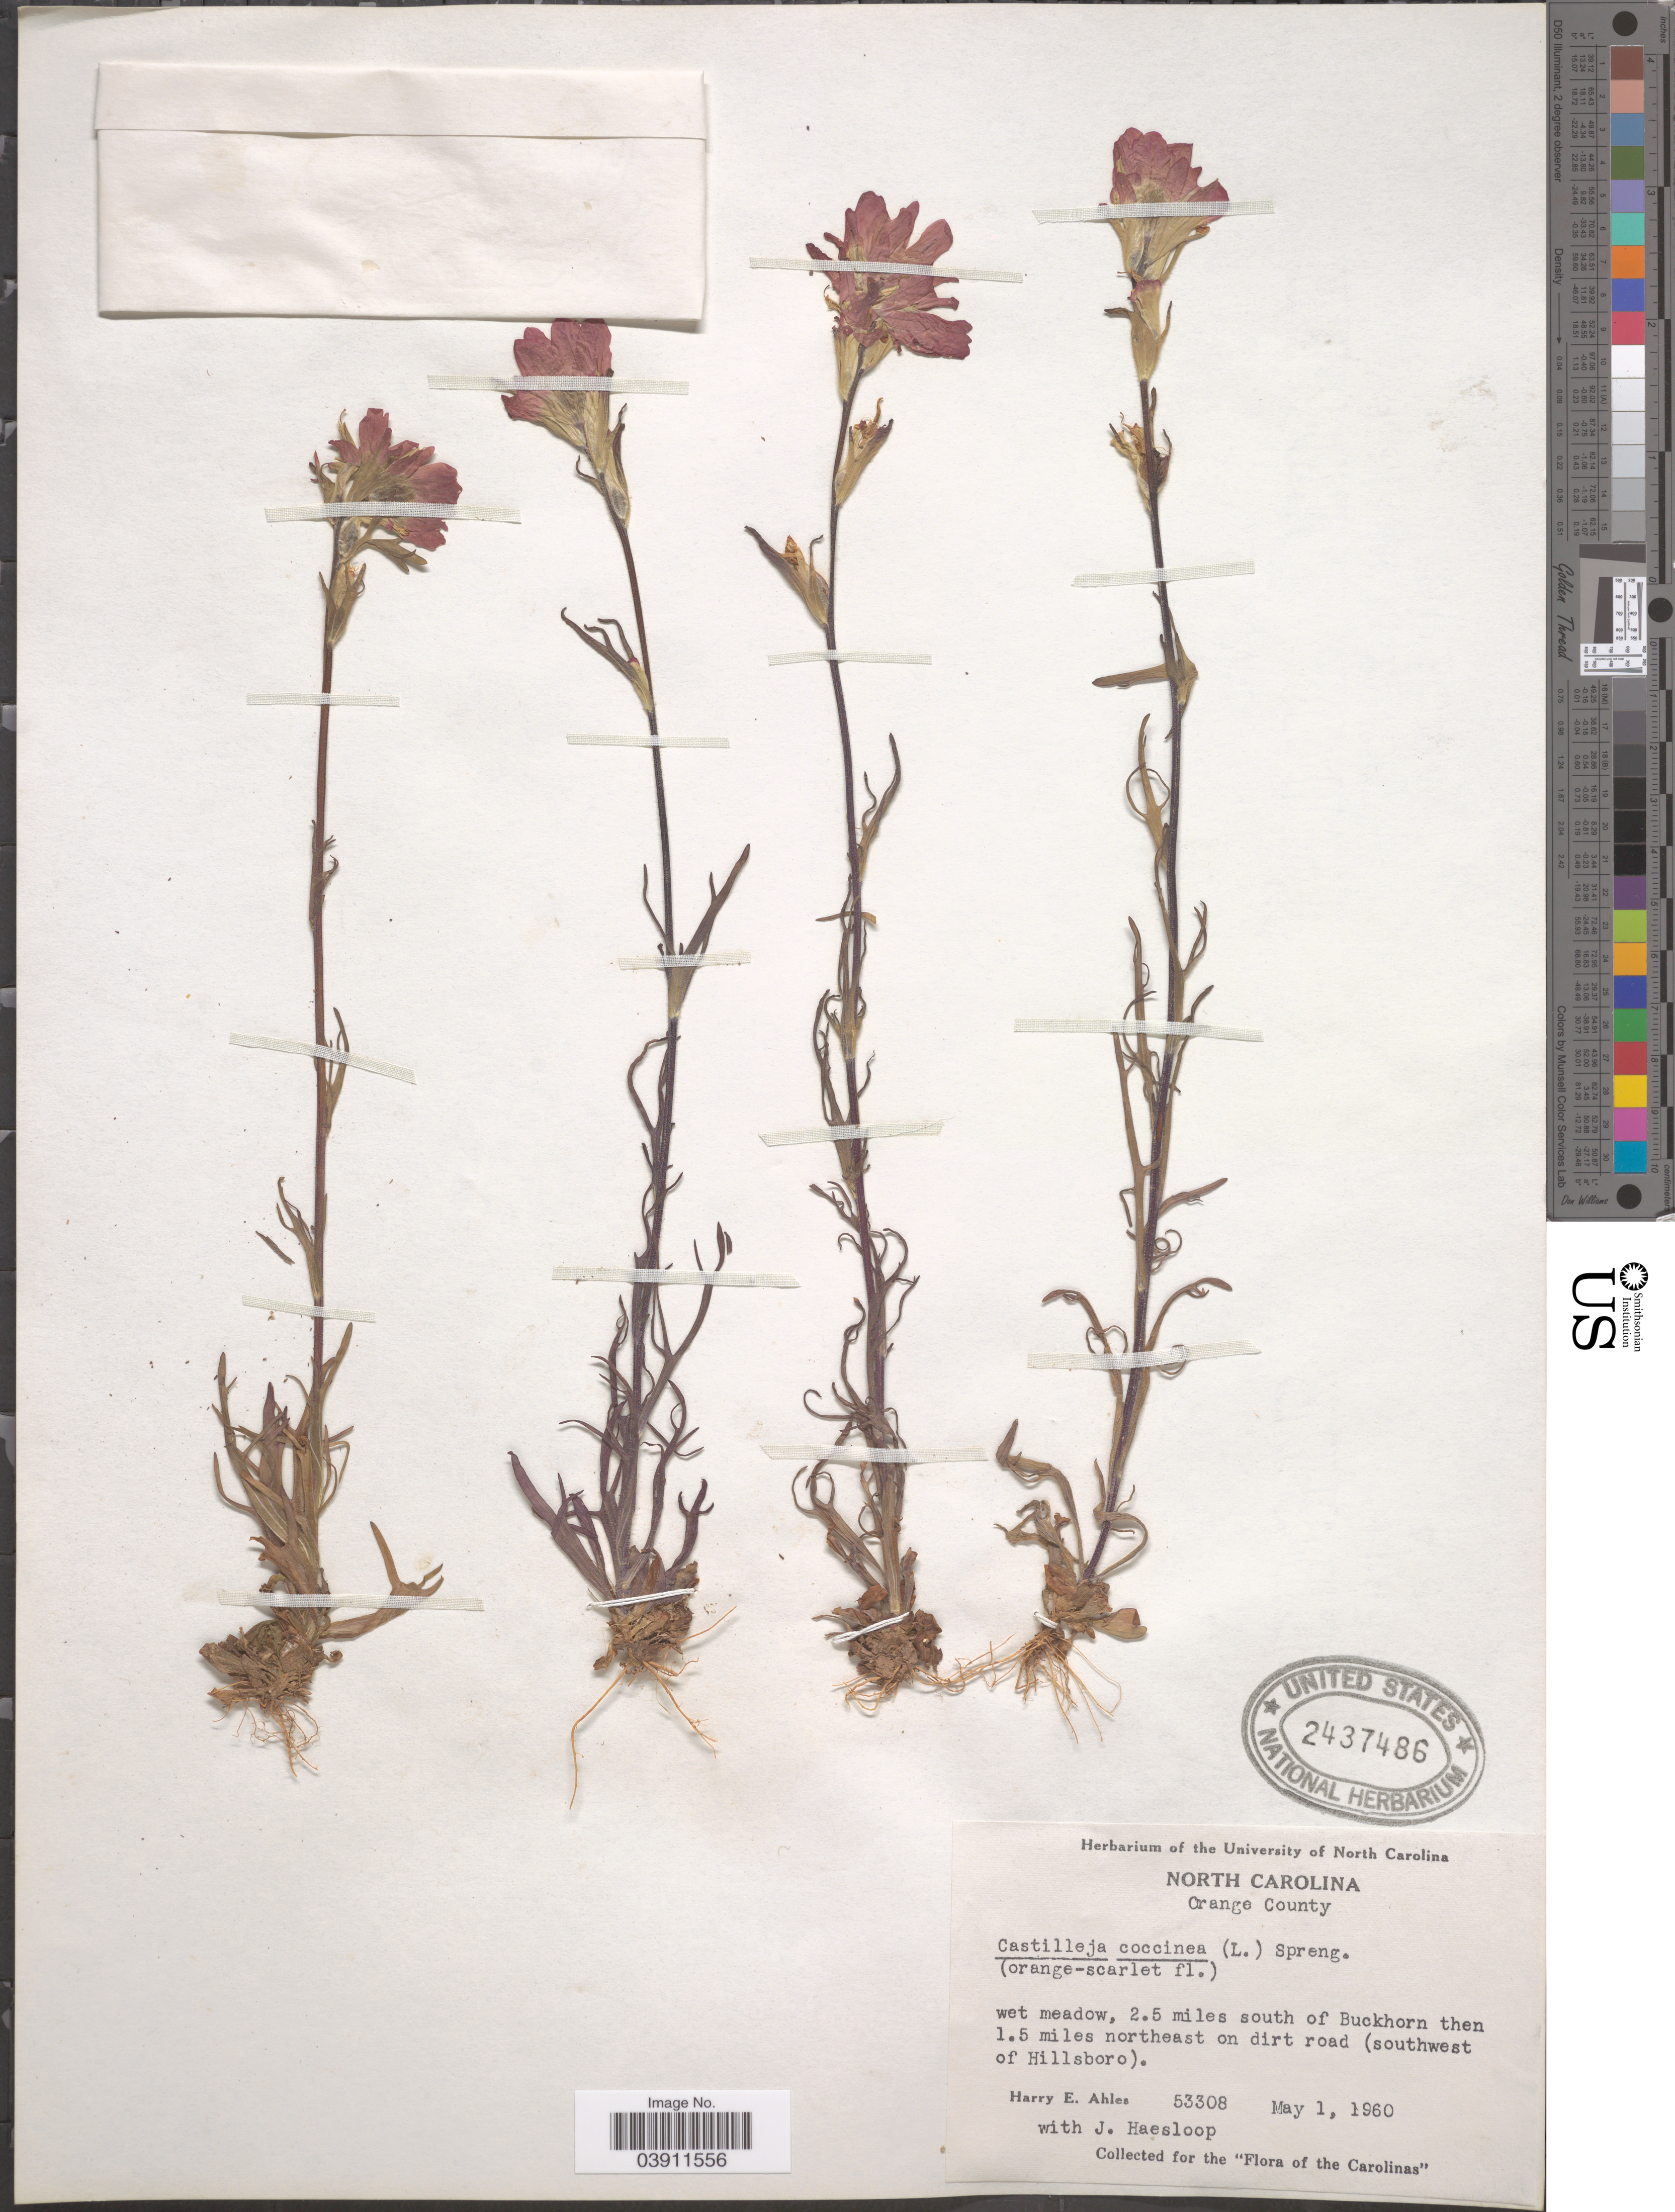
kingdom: Plantae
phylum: Tracheophyta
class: Magnoliopsida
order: Lamiales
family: Orobanchaceae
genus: Castilleja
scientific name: Castilleja coccinea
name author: (L.) Spreng.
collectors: H. E. Ahles & J. Haesloop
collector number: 53308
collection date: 1960-05-01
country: United States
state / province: North Carolina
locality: Orange County. 2.5 miles south of Buckhorn then 1.5 miles northeast on dirt road (southwest of Hillsboro).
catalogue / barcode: US 2437486